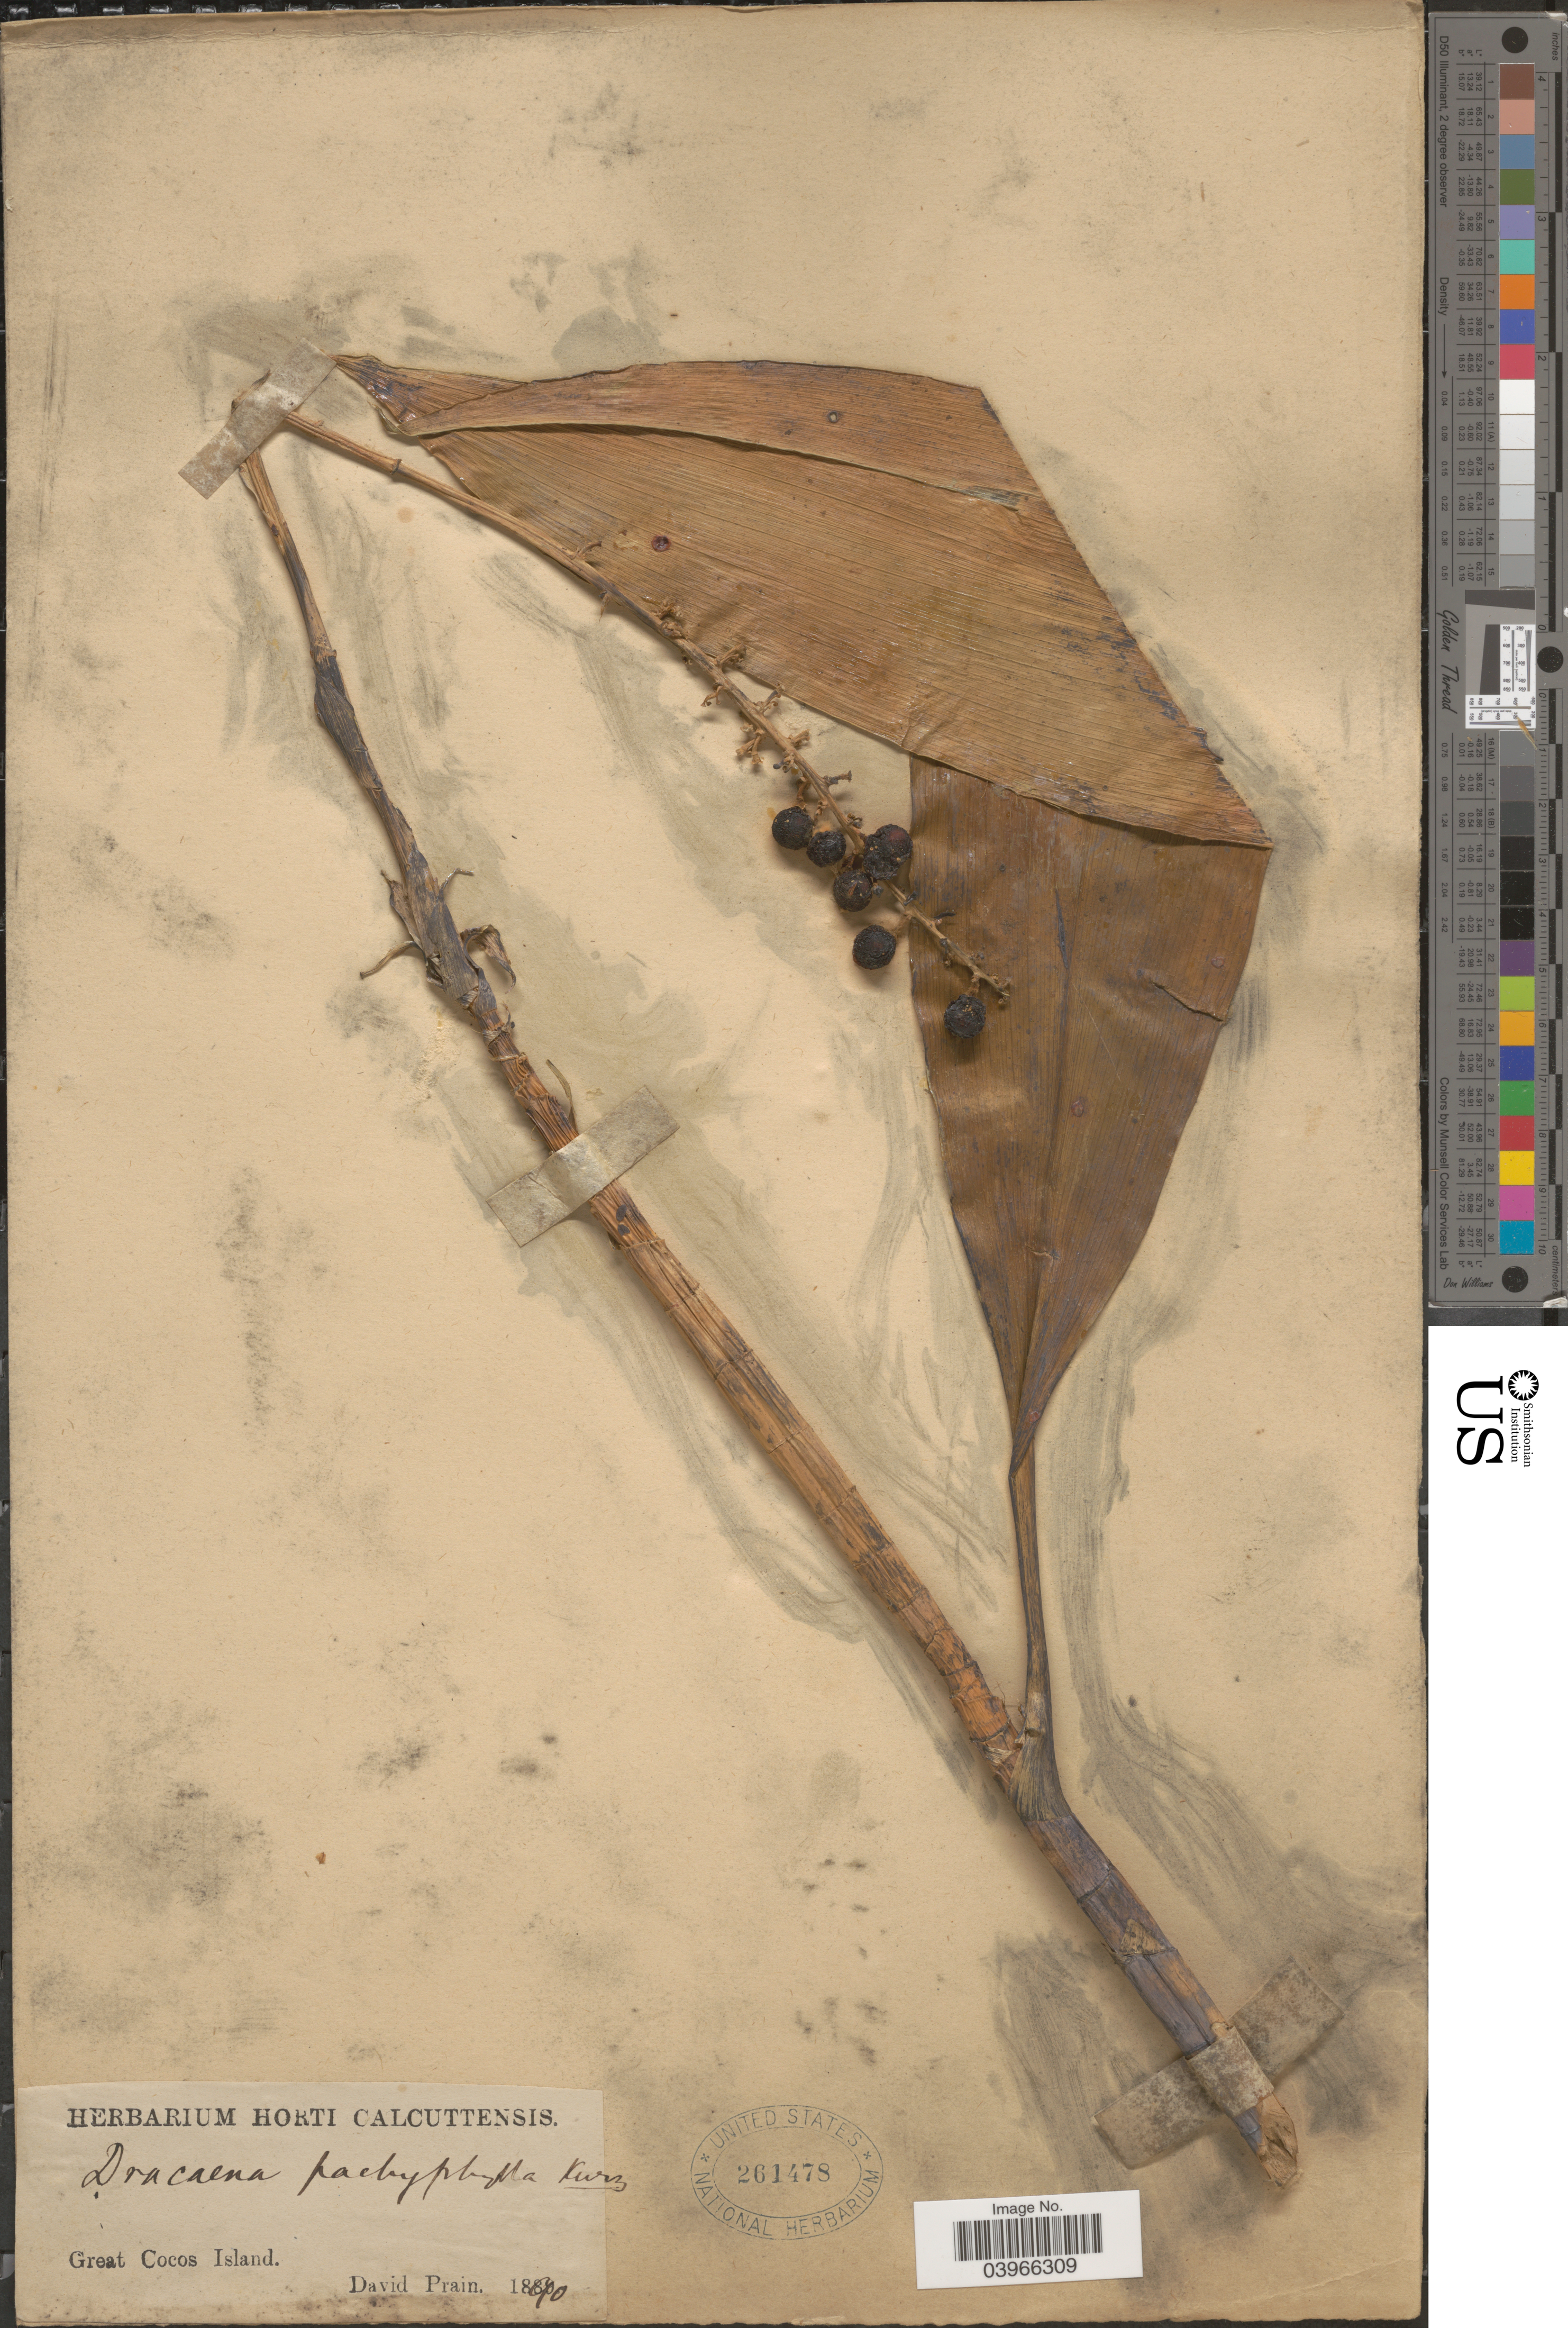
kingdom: Plantae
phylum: Tracheophyta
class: Liliopsida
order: Asparagales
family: Asparagaceae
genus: Dracaena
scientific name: Dracaena pachyphylla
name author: Kurz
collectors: D. Prain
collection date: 1890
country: Myanmar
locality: Great Cocos Island.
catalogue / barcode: US 261478